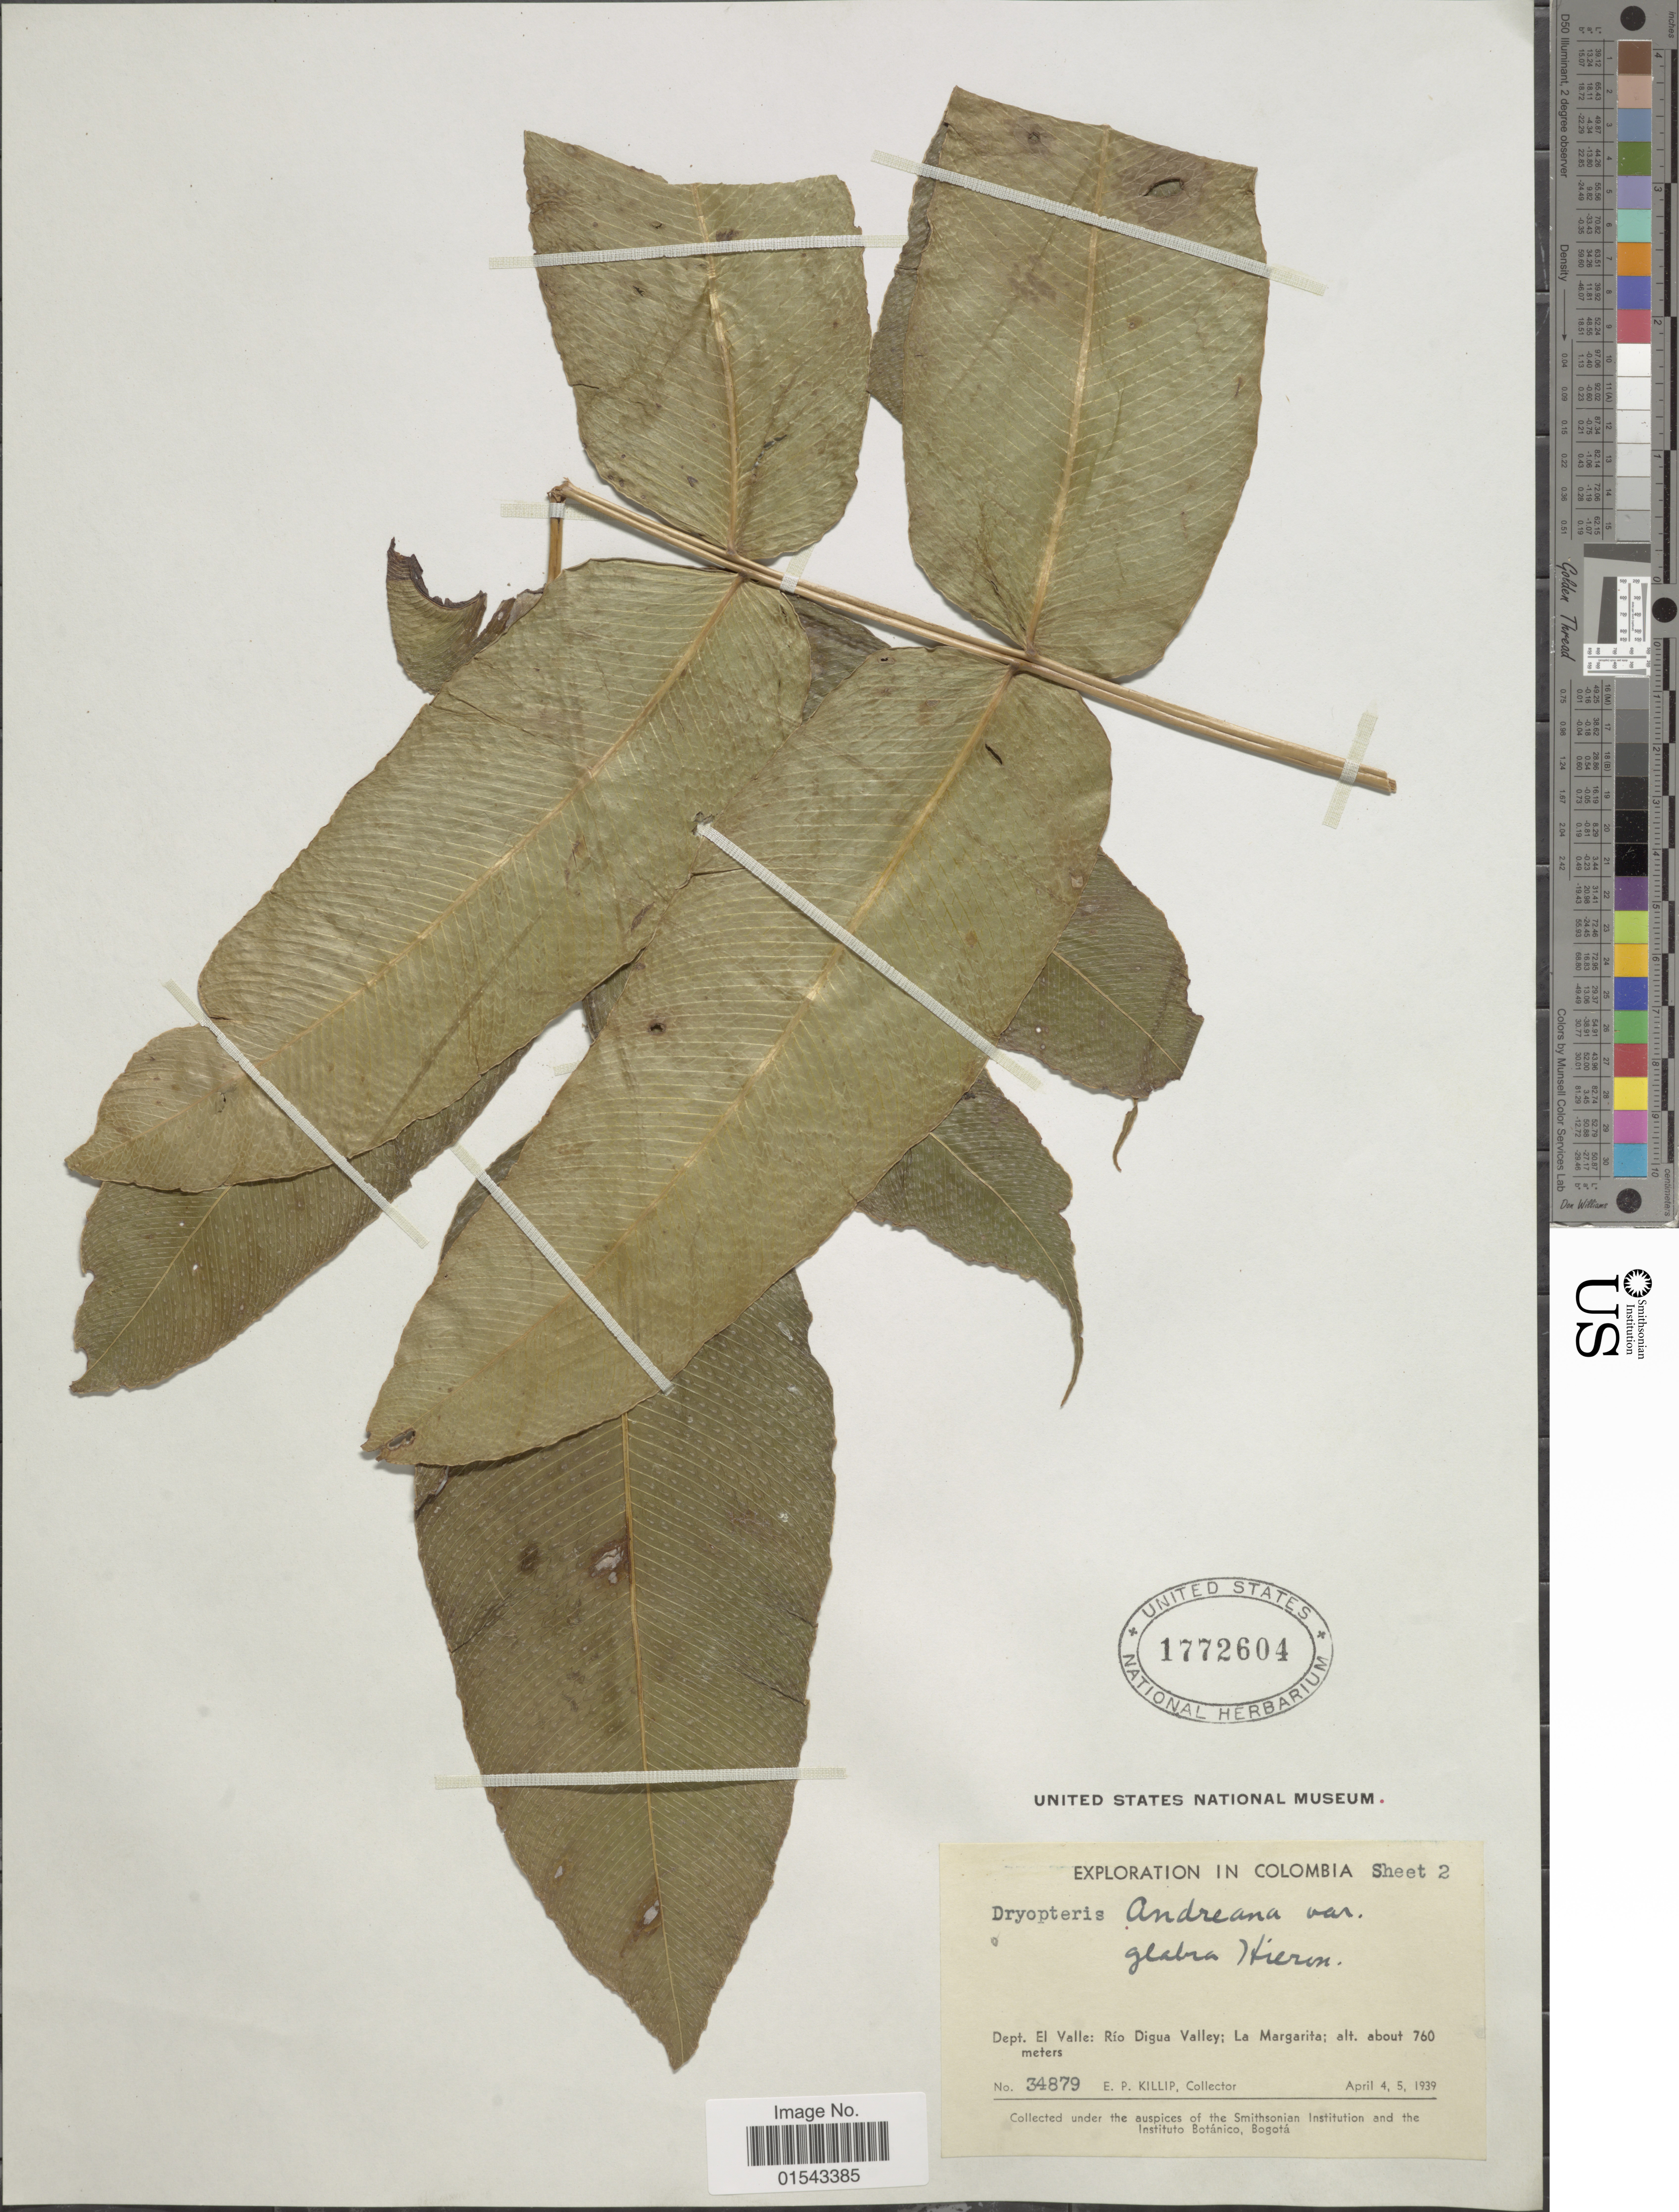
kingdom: Plantae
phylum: Tracheophyta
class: Polypodiopsida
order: Polypodiales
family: Thelypteridaceae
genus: Meniscium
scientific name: Meniscium andreanum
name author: Sodiro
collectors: E. P. Killip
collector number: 34879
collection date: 1939-04-04/1939-04-05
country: Colombia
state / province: Valle del Cauca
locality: Dept. El Valle: Río Digua Valley; La Margarita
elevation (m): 760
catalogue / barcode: US 1772604